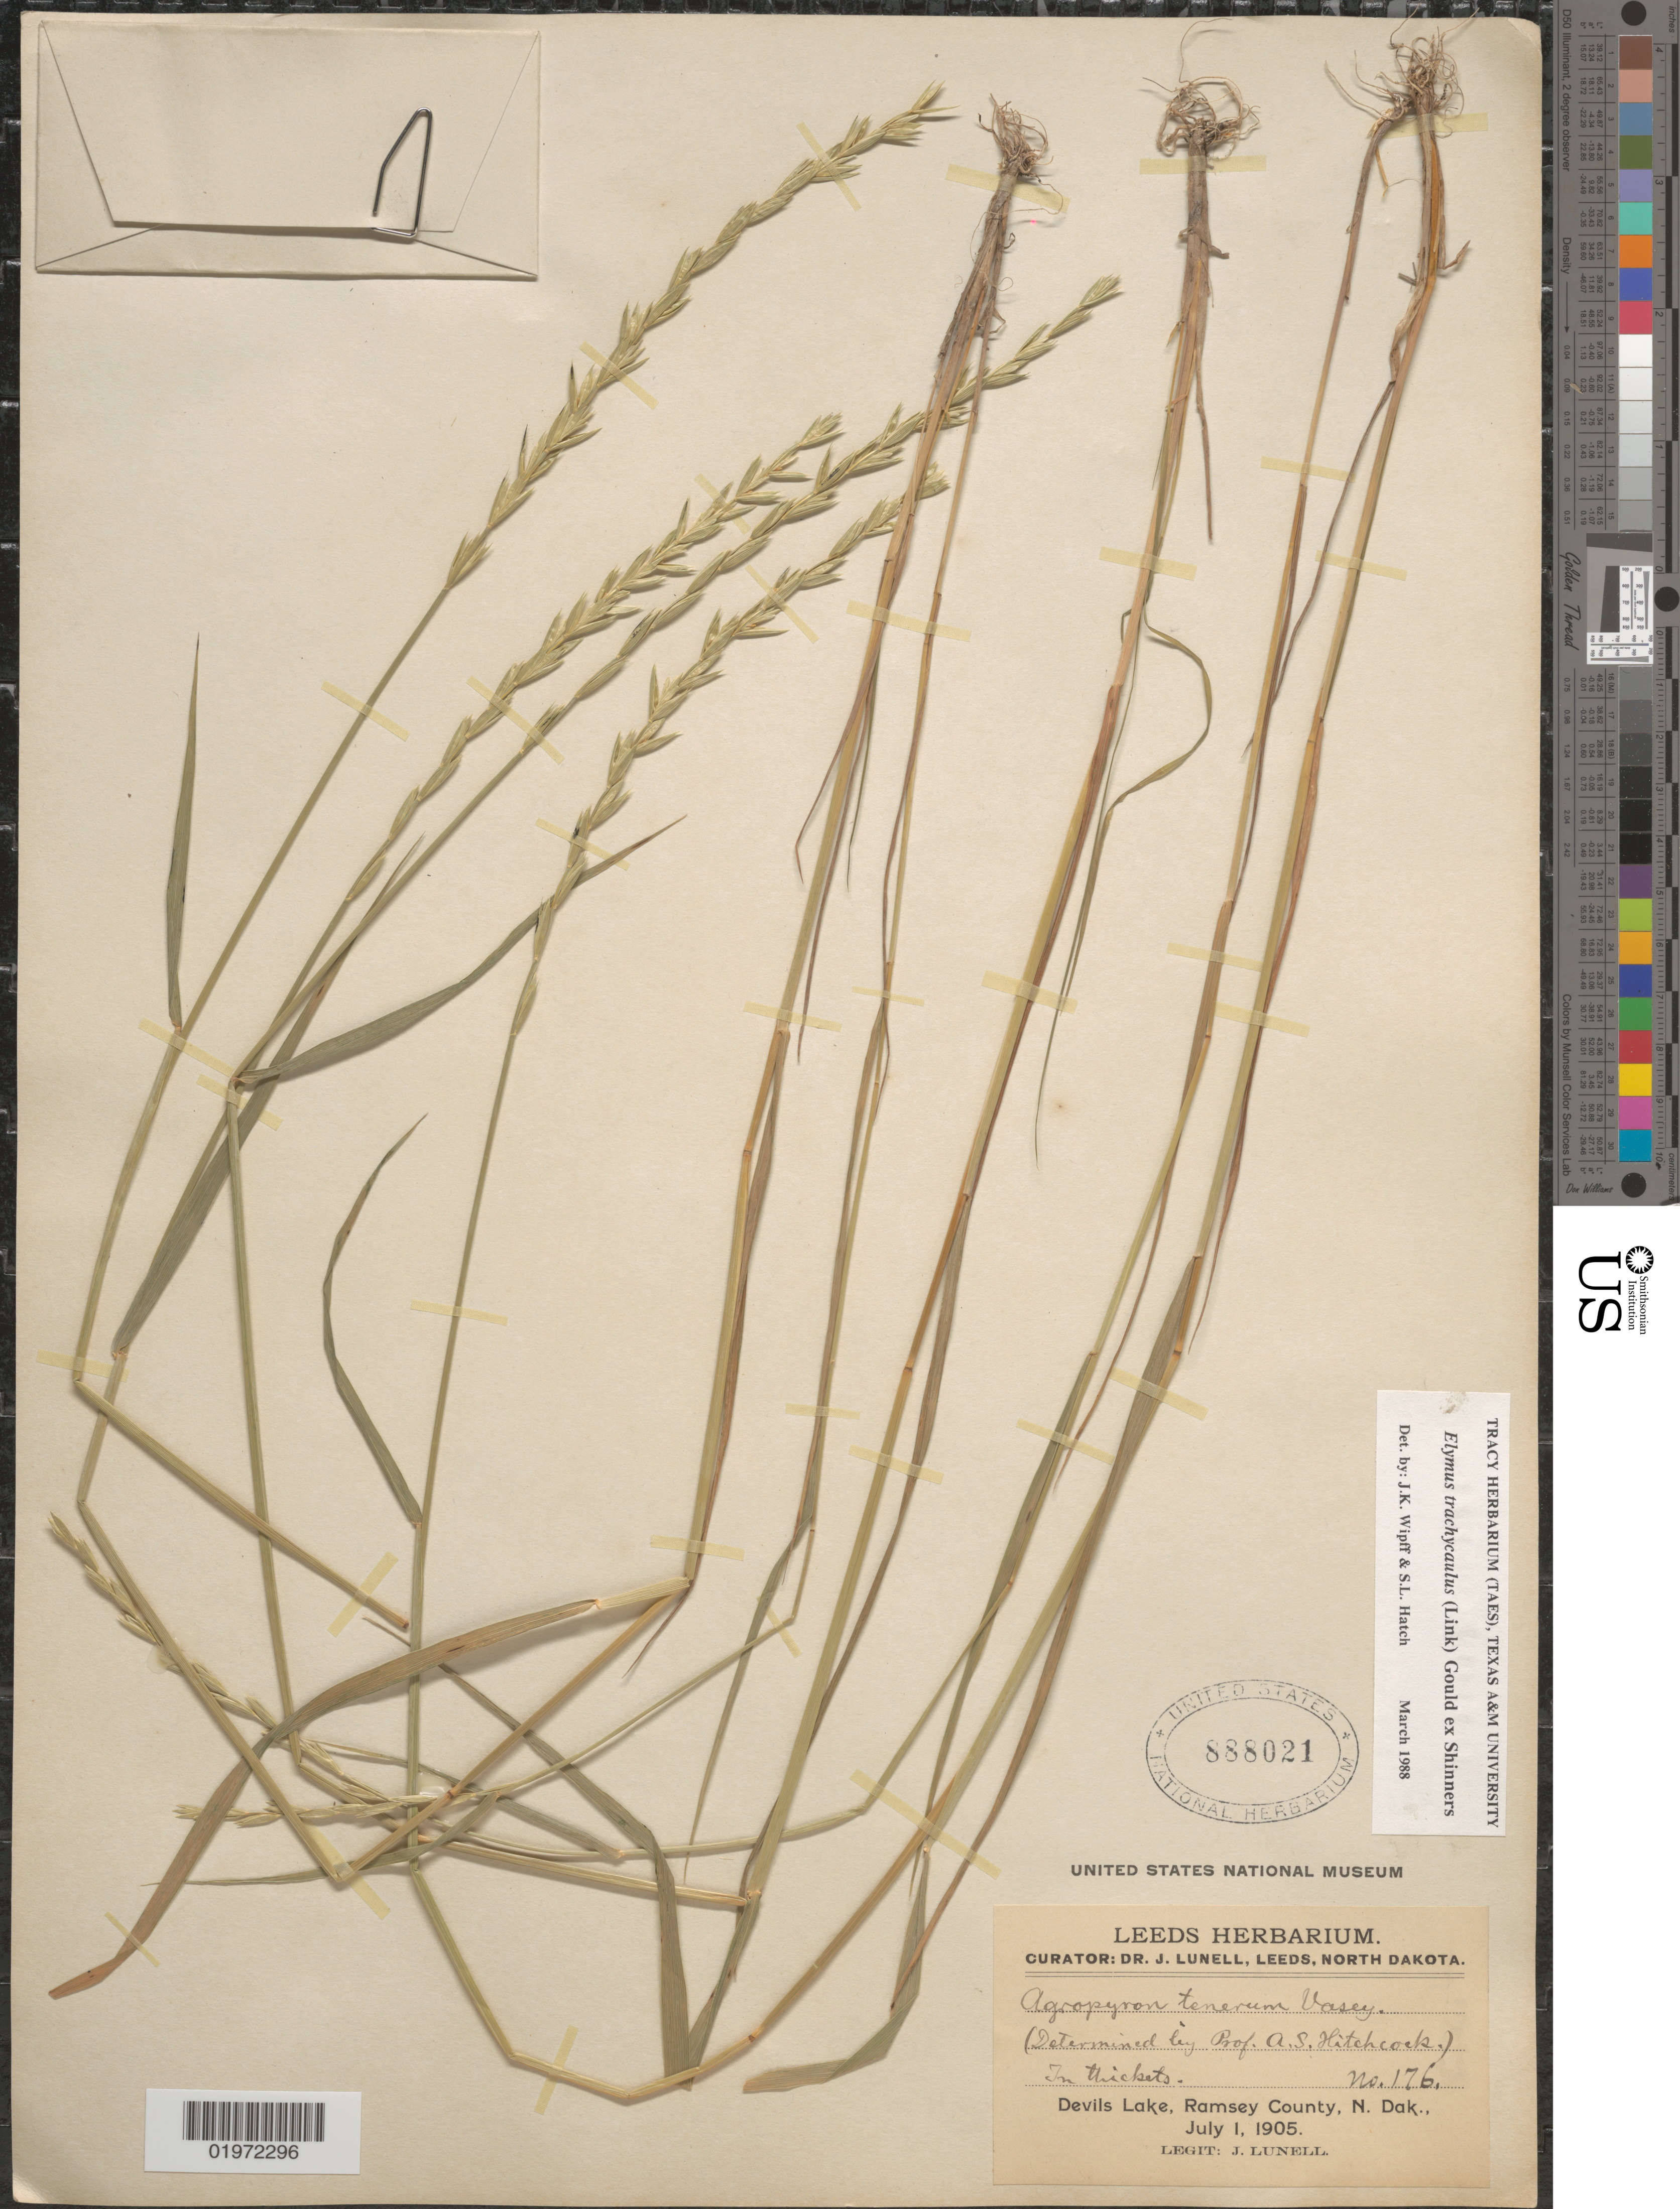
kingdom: Plantae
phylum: Tracheophyta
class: Liliopsida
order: Poales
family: Poaceae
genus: Elymus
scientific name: Elymus trachycaulus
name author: (Link) Gould ex Shinners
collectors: J. Lunell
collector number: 176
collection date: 1905-07-01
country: United States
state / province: North Dakota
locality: In thickets. Devils Lake, Ramsey County.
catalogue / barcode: US 888021